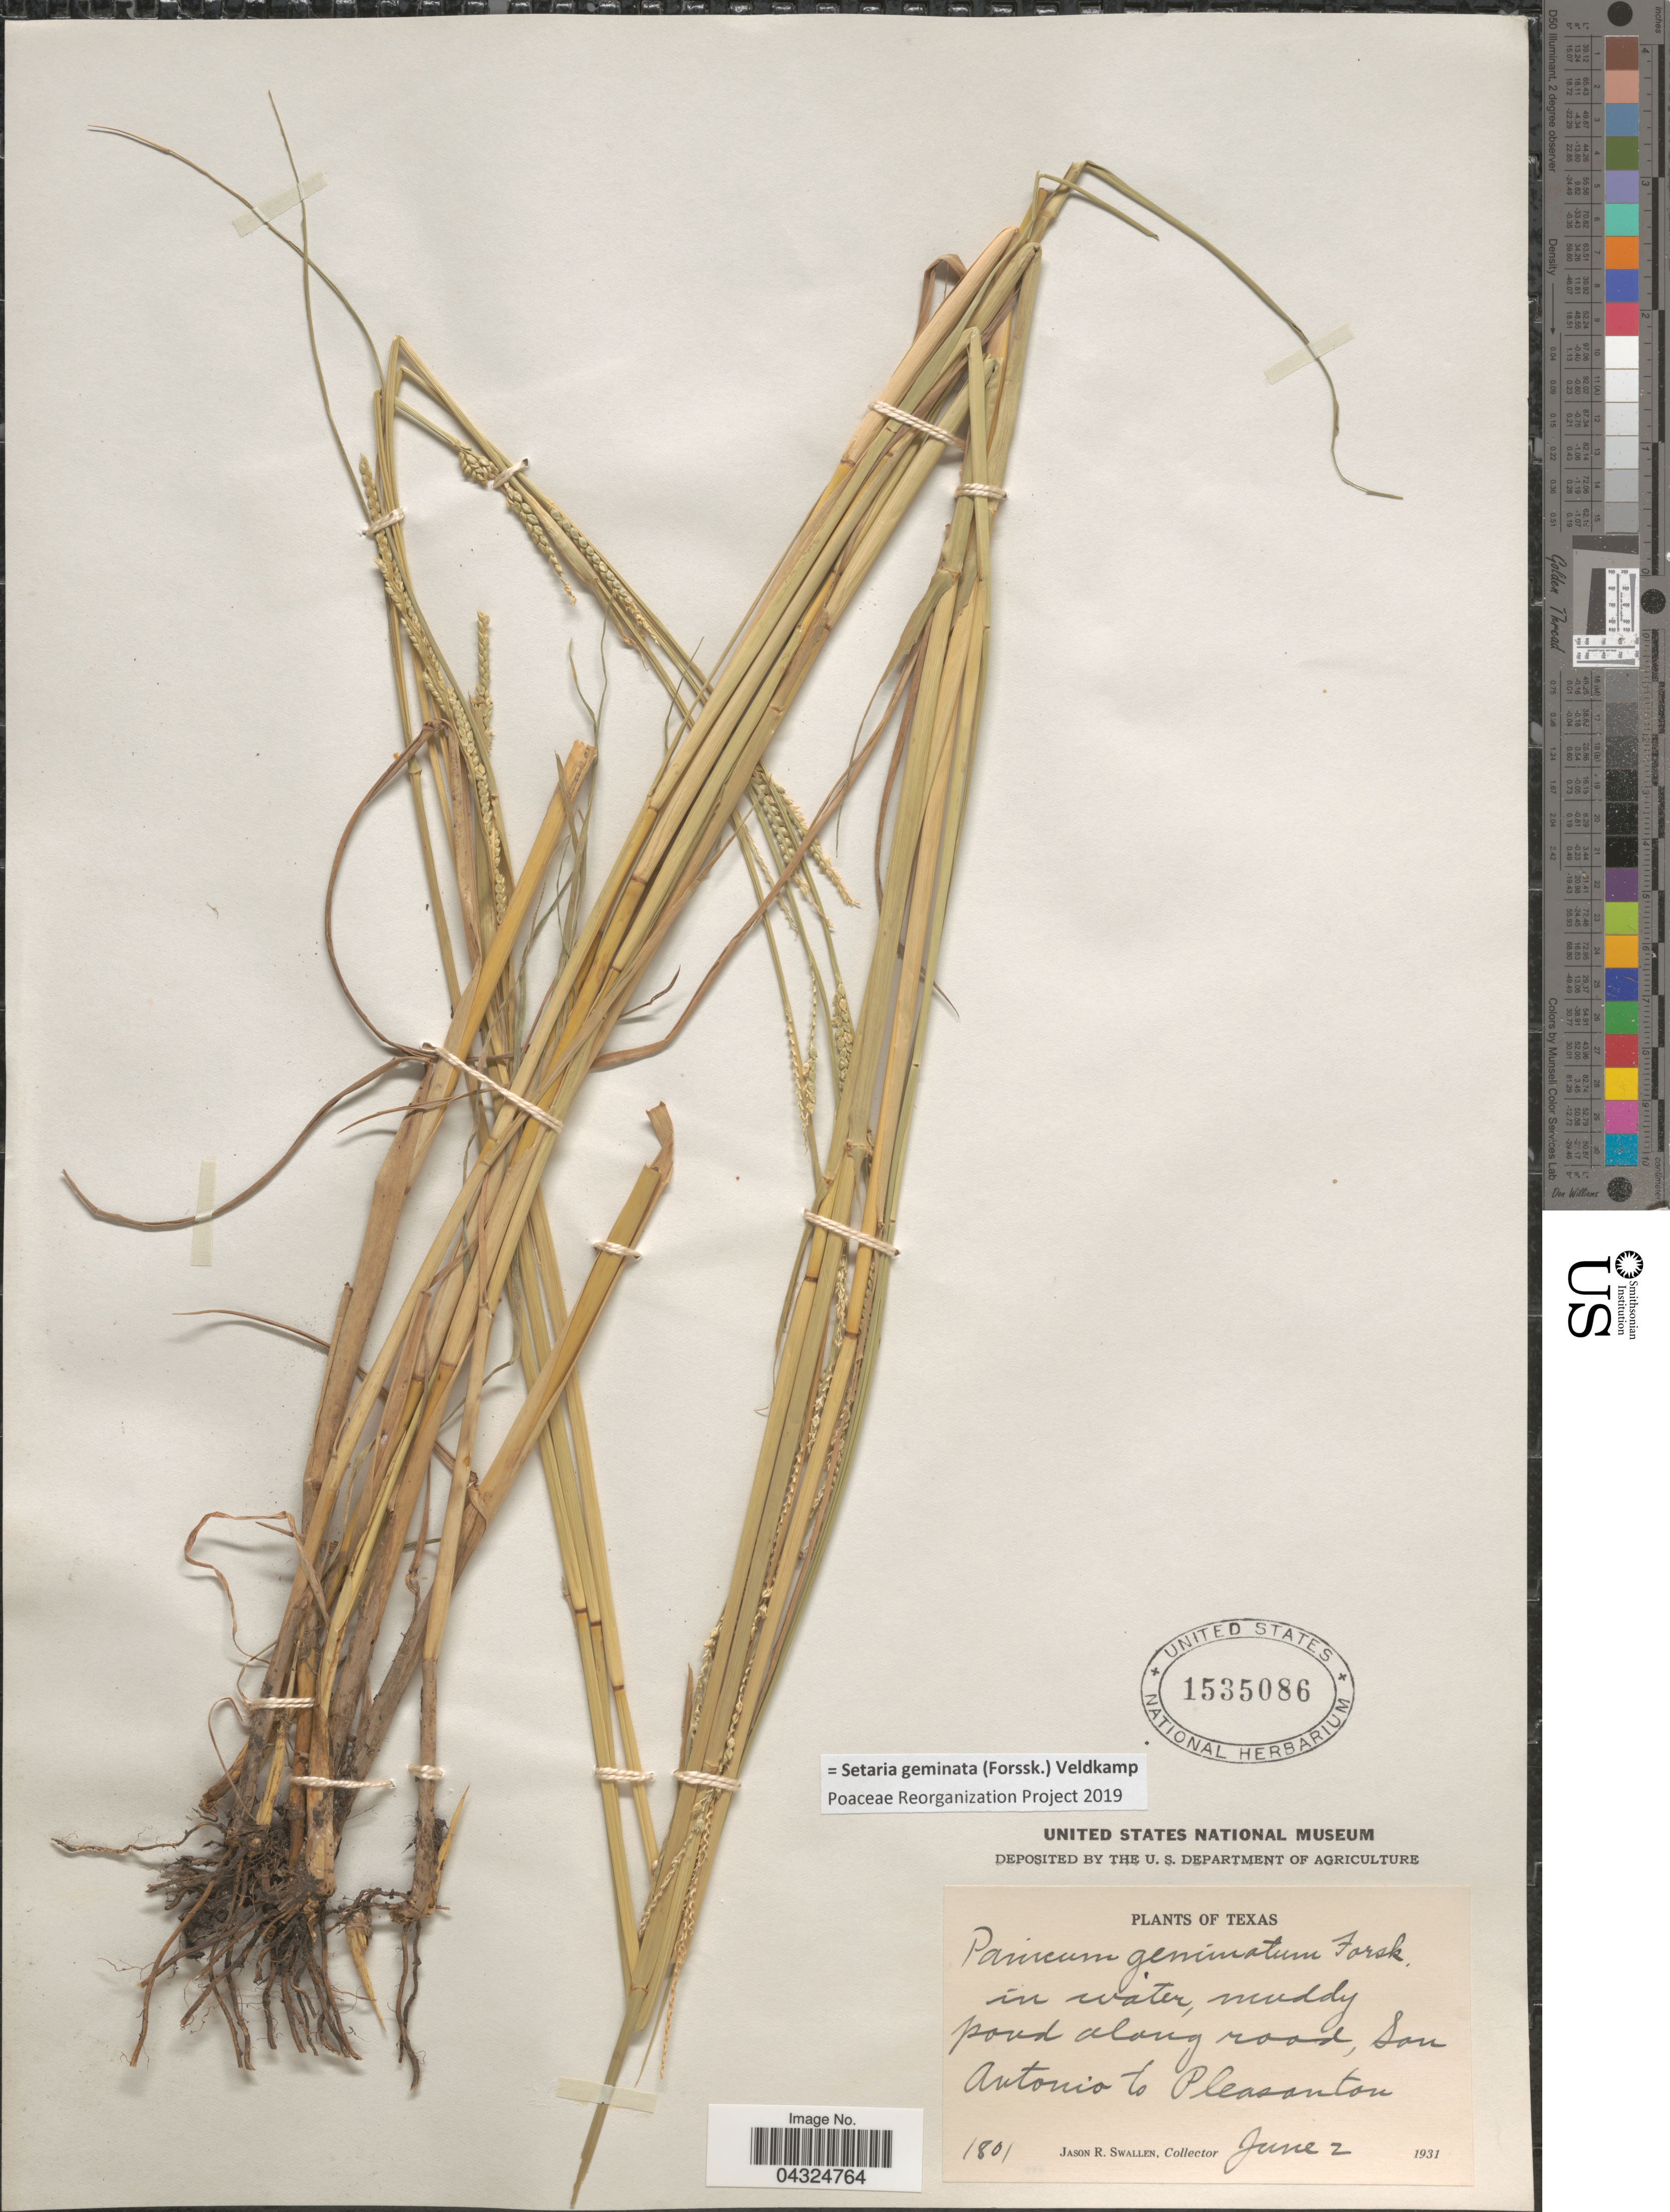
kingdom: Plantae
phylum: Tracheophyta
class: Liliopsida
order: Poales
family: Poaceae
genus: Setaria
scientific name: Setaria geminata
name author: (Forssk.) Veldkamp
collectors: J. R. Swallen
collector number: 1801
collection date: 1931-06-02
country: United States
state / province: Texas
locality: In water, muddy pond along road, San Antonio to Pleasanton.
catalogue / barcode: US 1535086